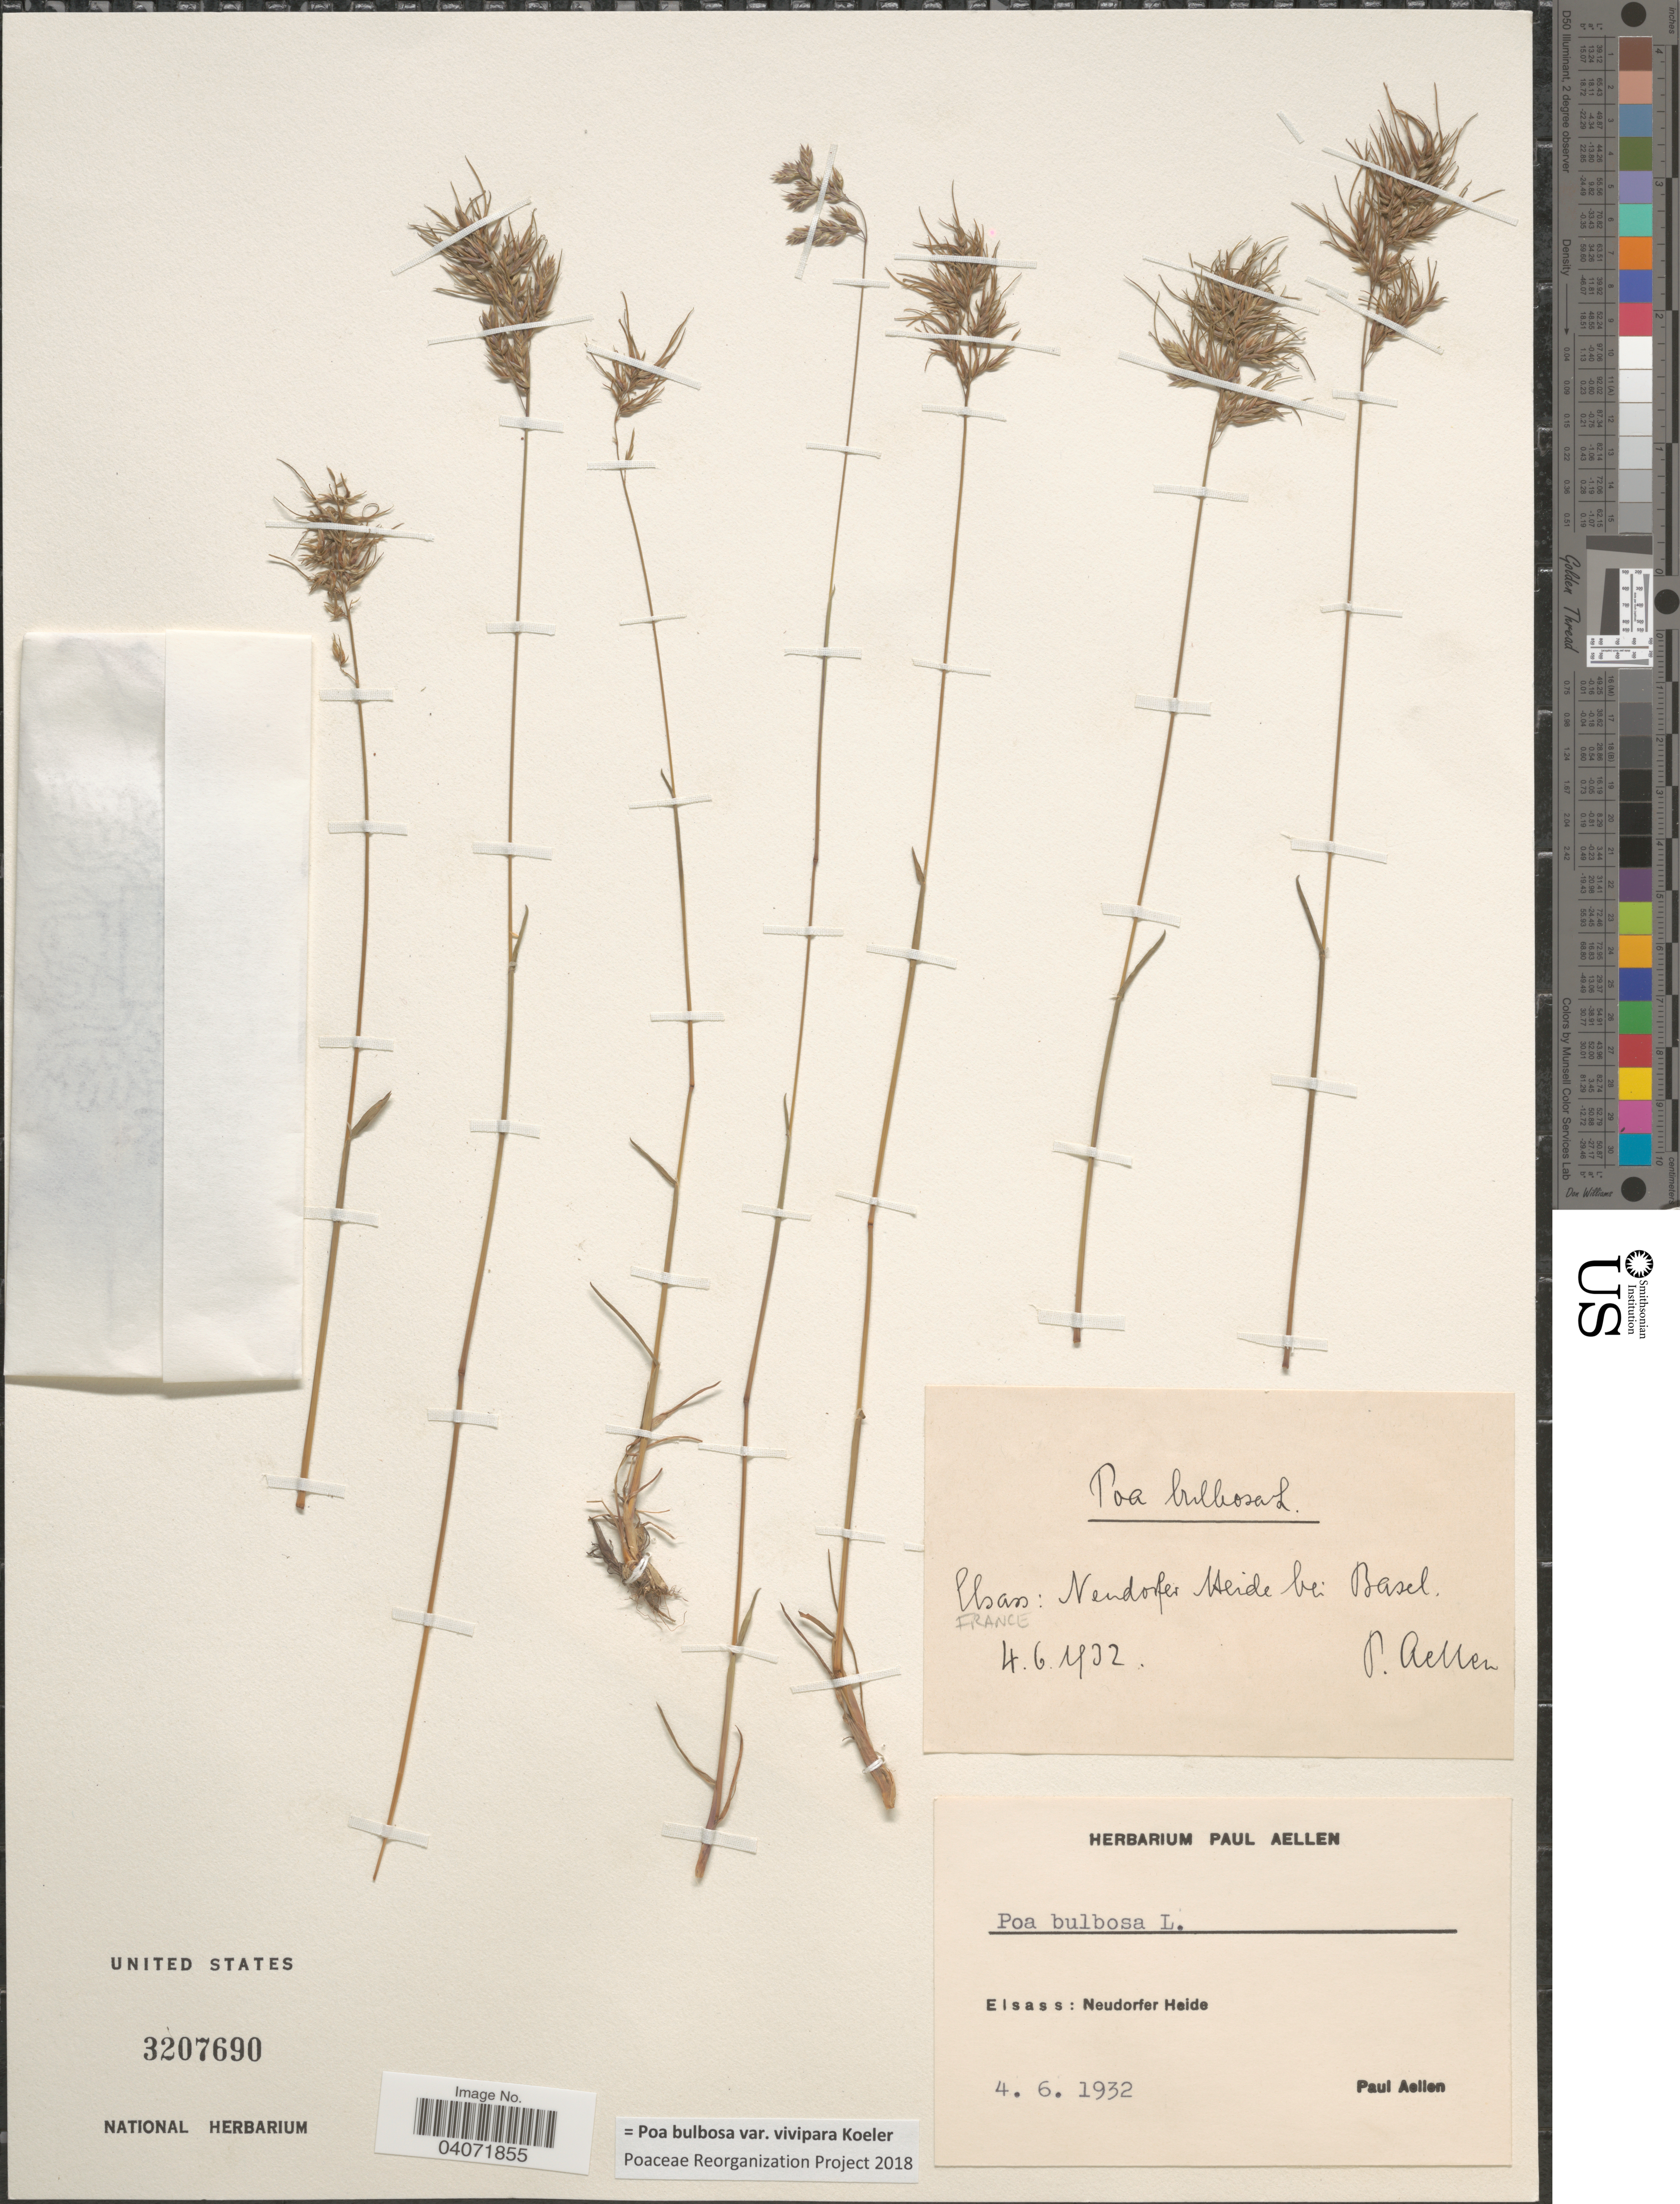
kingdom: Plantae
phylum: Tracheophyta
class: Liliopsida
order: Poales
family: Poaceae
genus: Poa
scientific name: Poa bulbosa subsp. bulbosa var. vivipara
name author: Koeler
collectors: P. Aellen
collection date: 1932-06-04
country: France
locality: Elsass: Neudorfer Heide bei Basel.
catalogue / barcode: US 3207690